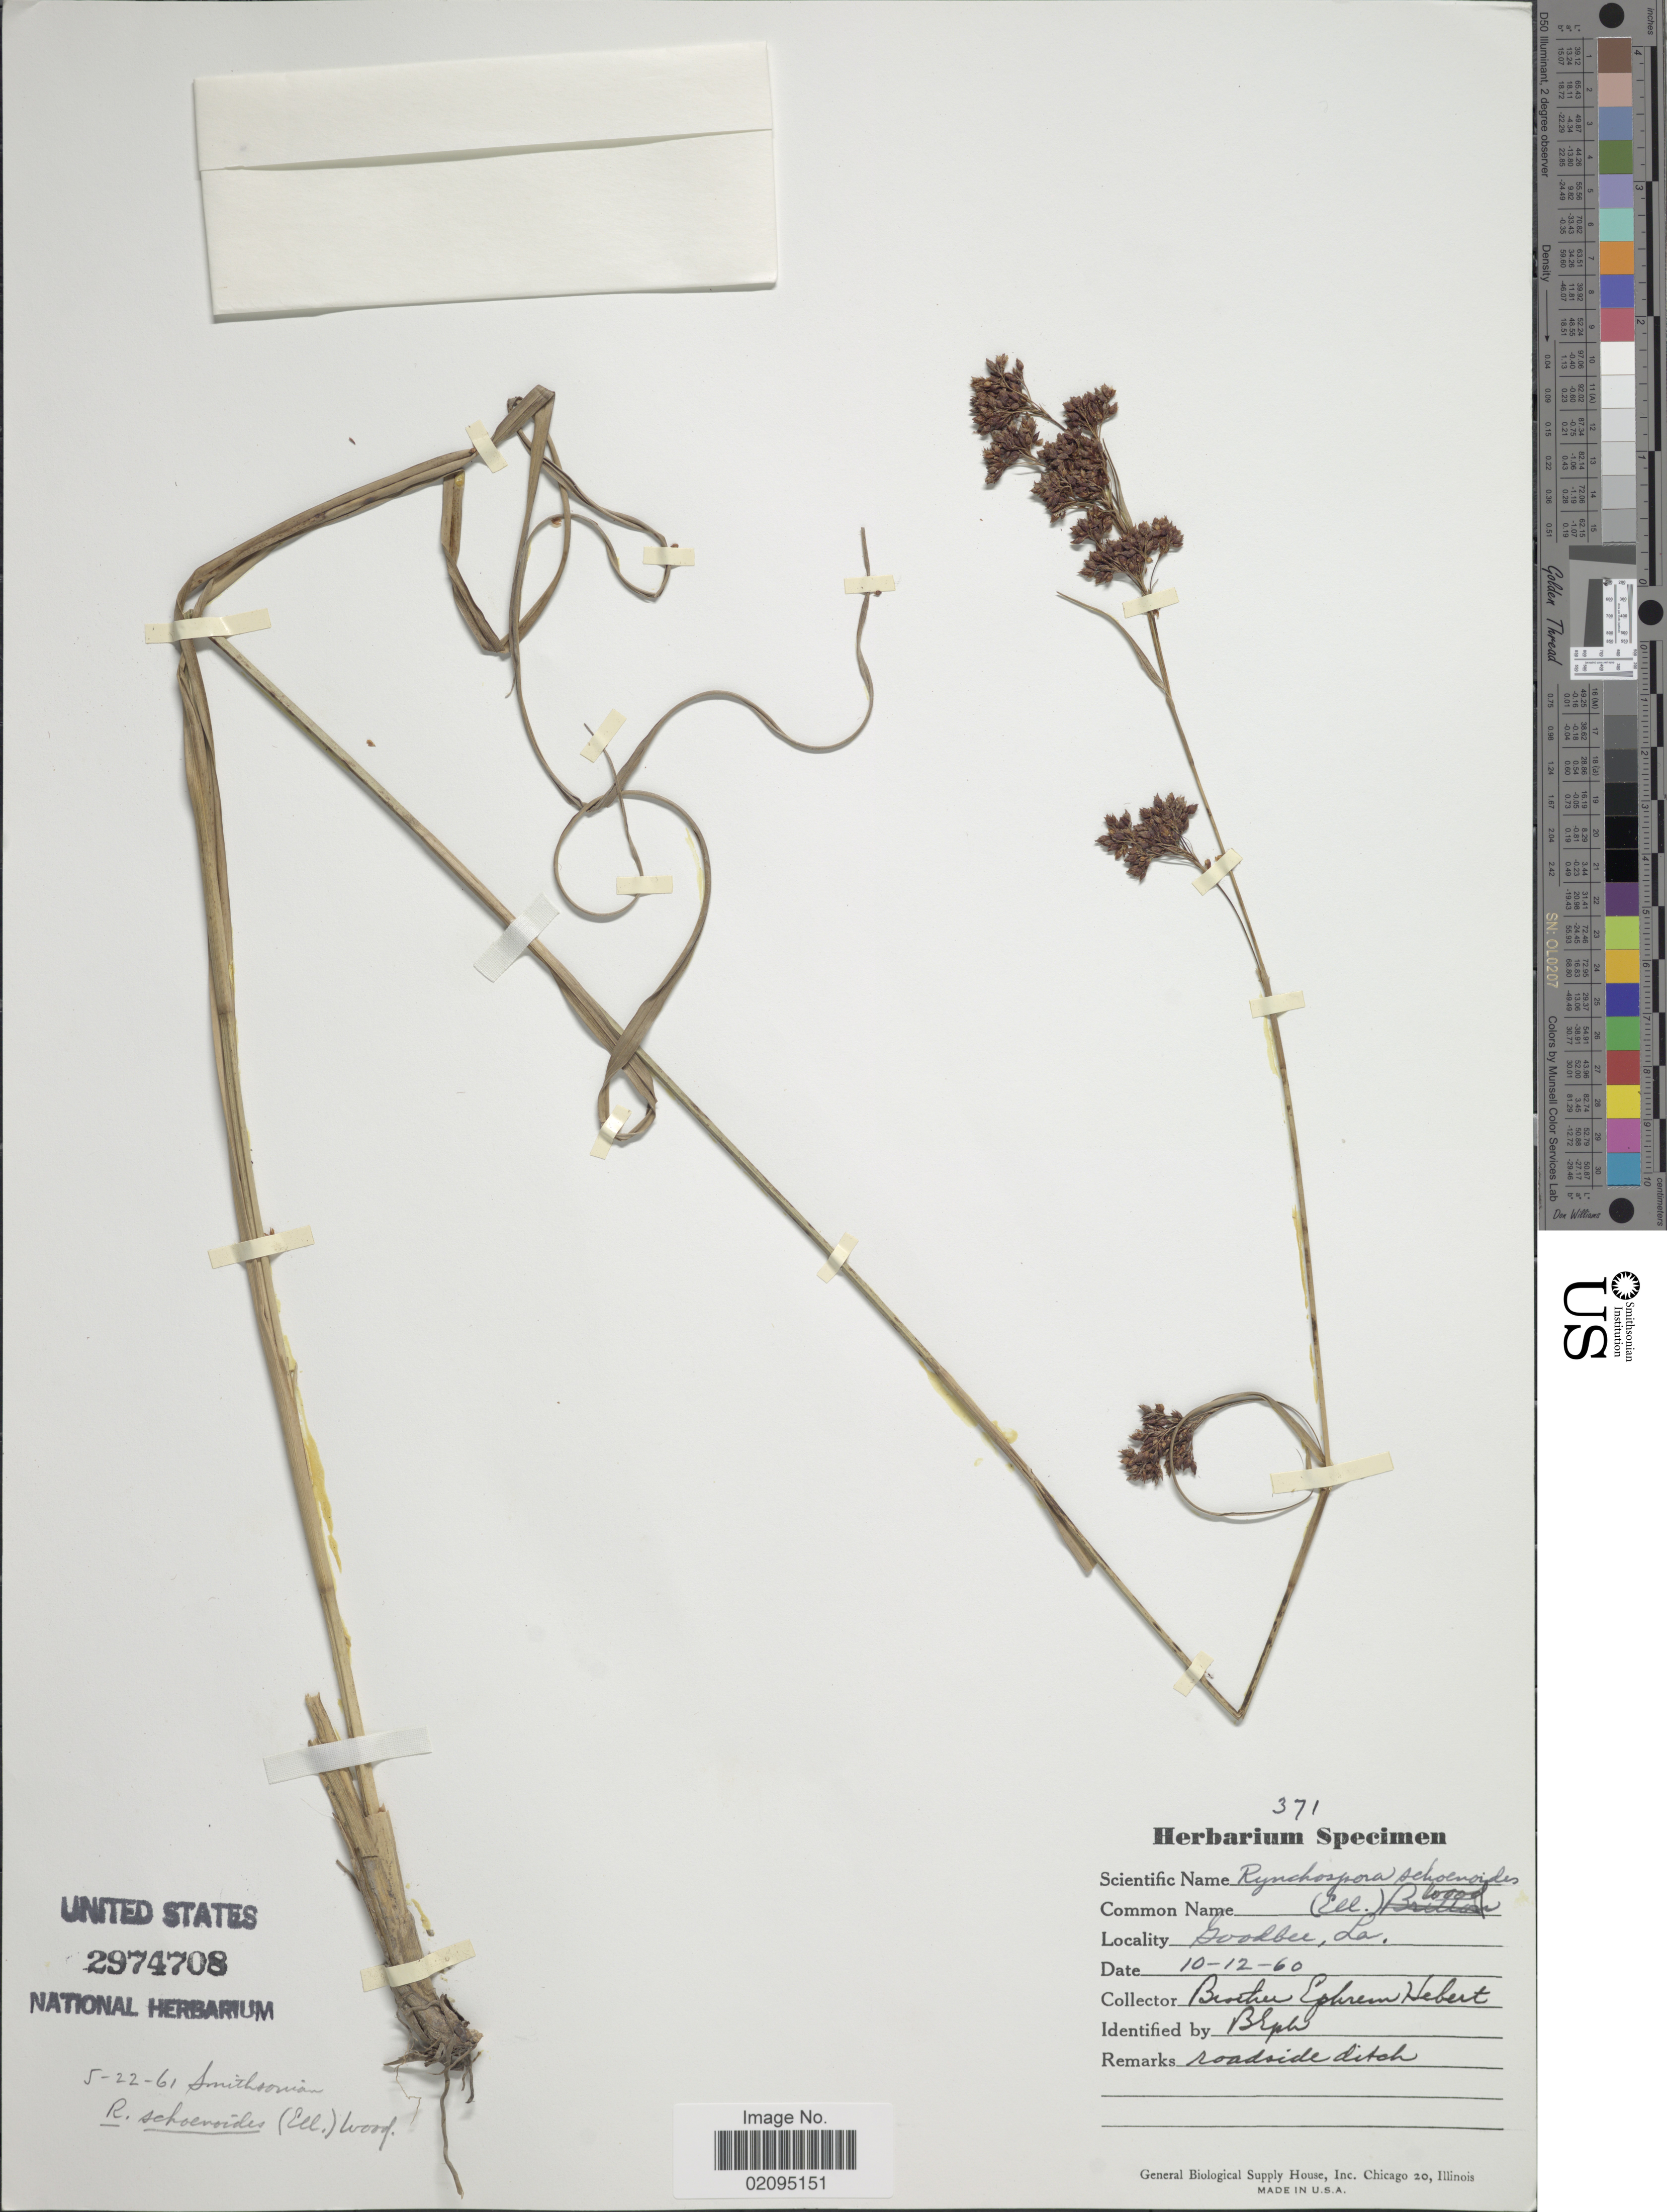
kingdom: Plantae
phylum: Tracheophyta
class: Liliopsida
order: Poales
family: Cyperaceae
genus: Rhynchospora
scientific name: Rhynchospora elliottii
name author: A. Dietr.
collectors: E. Hebert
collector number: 371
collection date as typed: Transcribed d/m/y: 12/10/60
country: United States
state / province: Louisiana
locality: Goodbee, Roadside ditch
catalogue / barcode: US 2974708